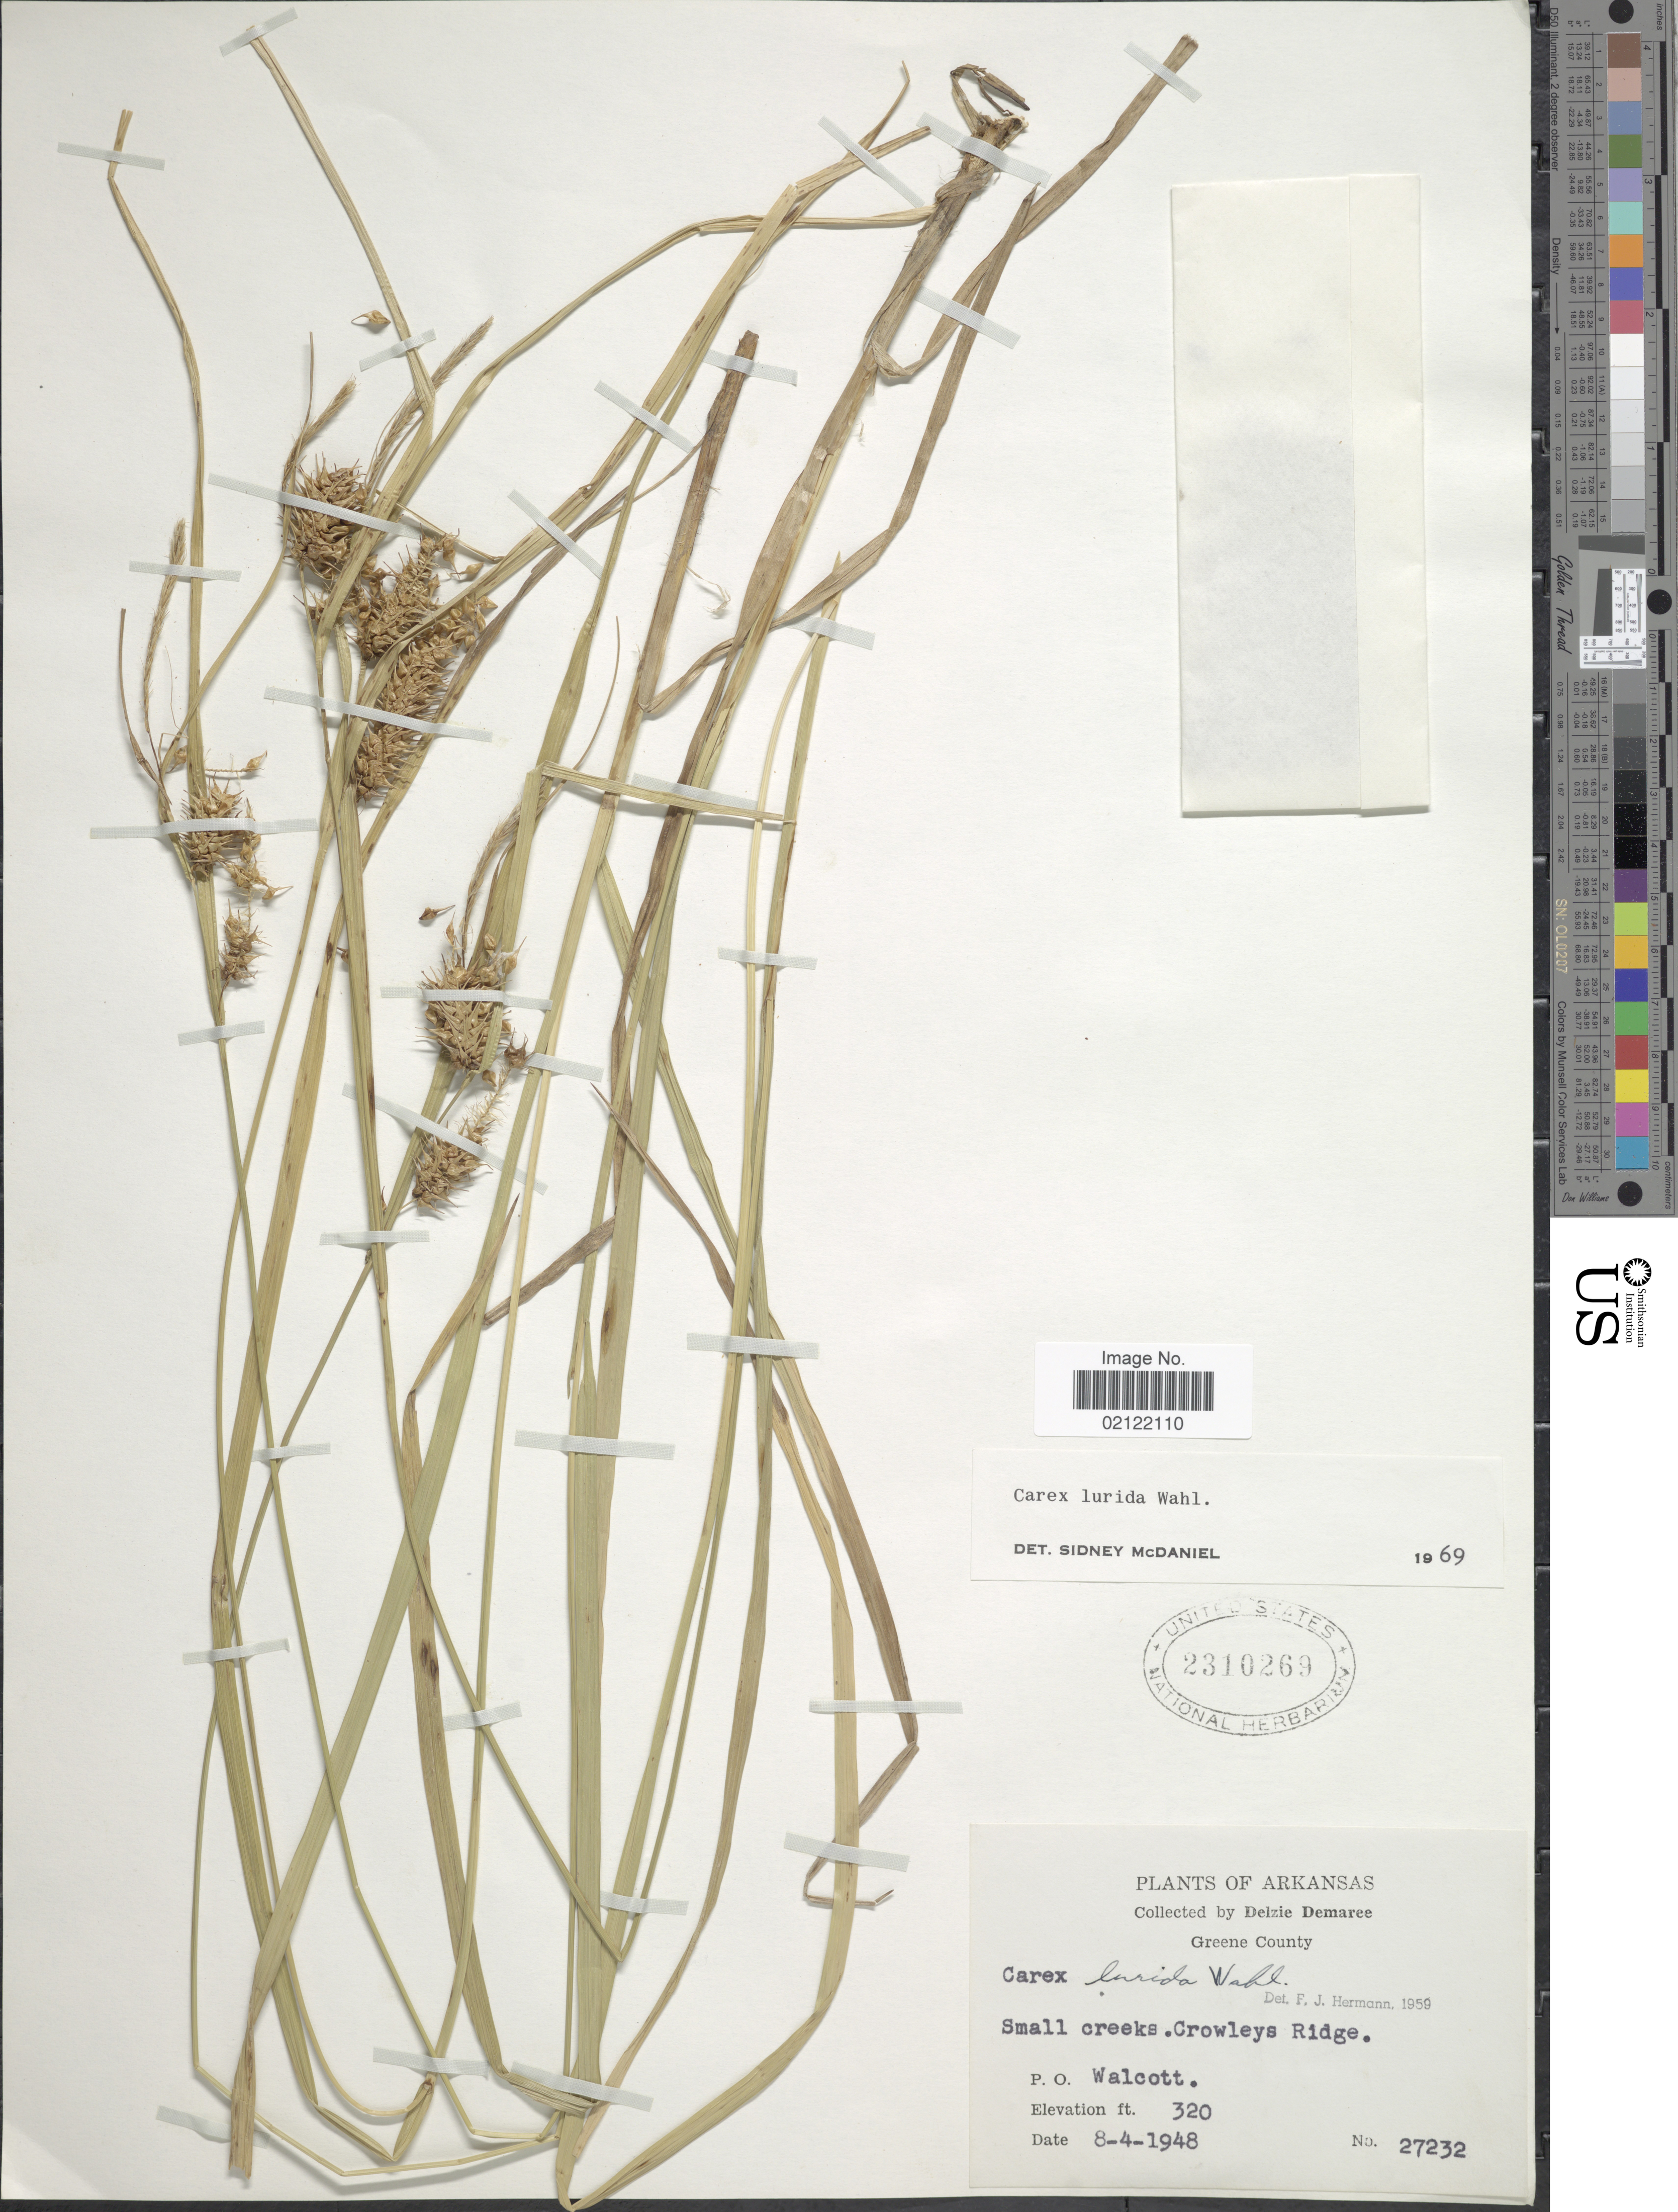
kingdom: Plantae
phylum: Tracheophyta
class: Liliopsida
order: Poales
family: Cyperaceae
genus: Carex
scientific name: Carex lurida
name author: Wahlenb.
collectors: D. Demaree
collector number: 27232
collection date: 1948-08-04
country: United States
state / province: Arkansas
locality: Greene County. Small creeks. Crowleys Ridge. P.O. Walcott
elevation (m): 98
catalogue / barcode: US 2310269